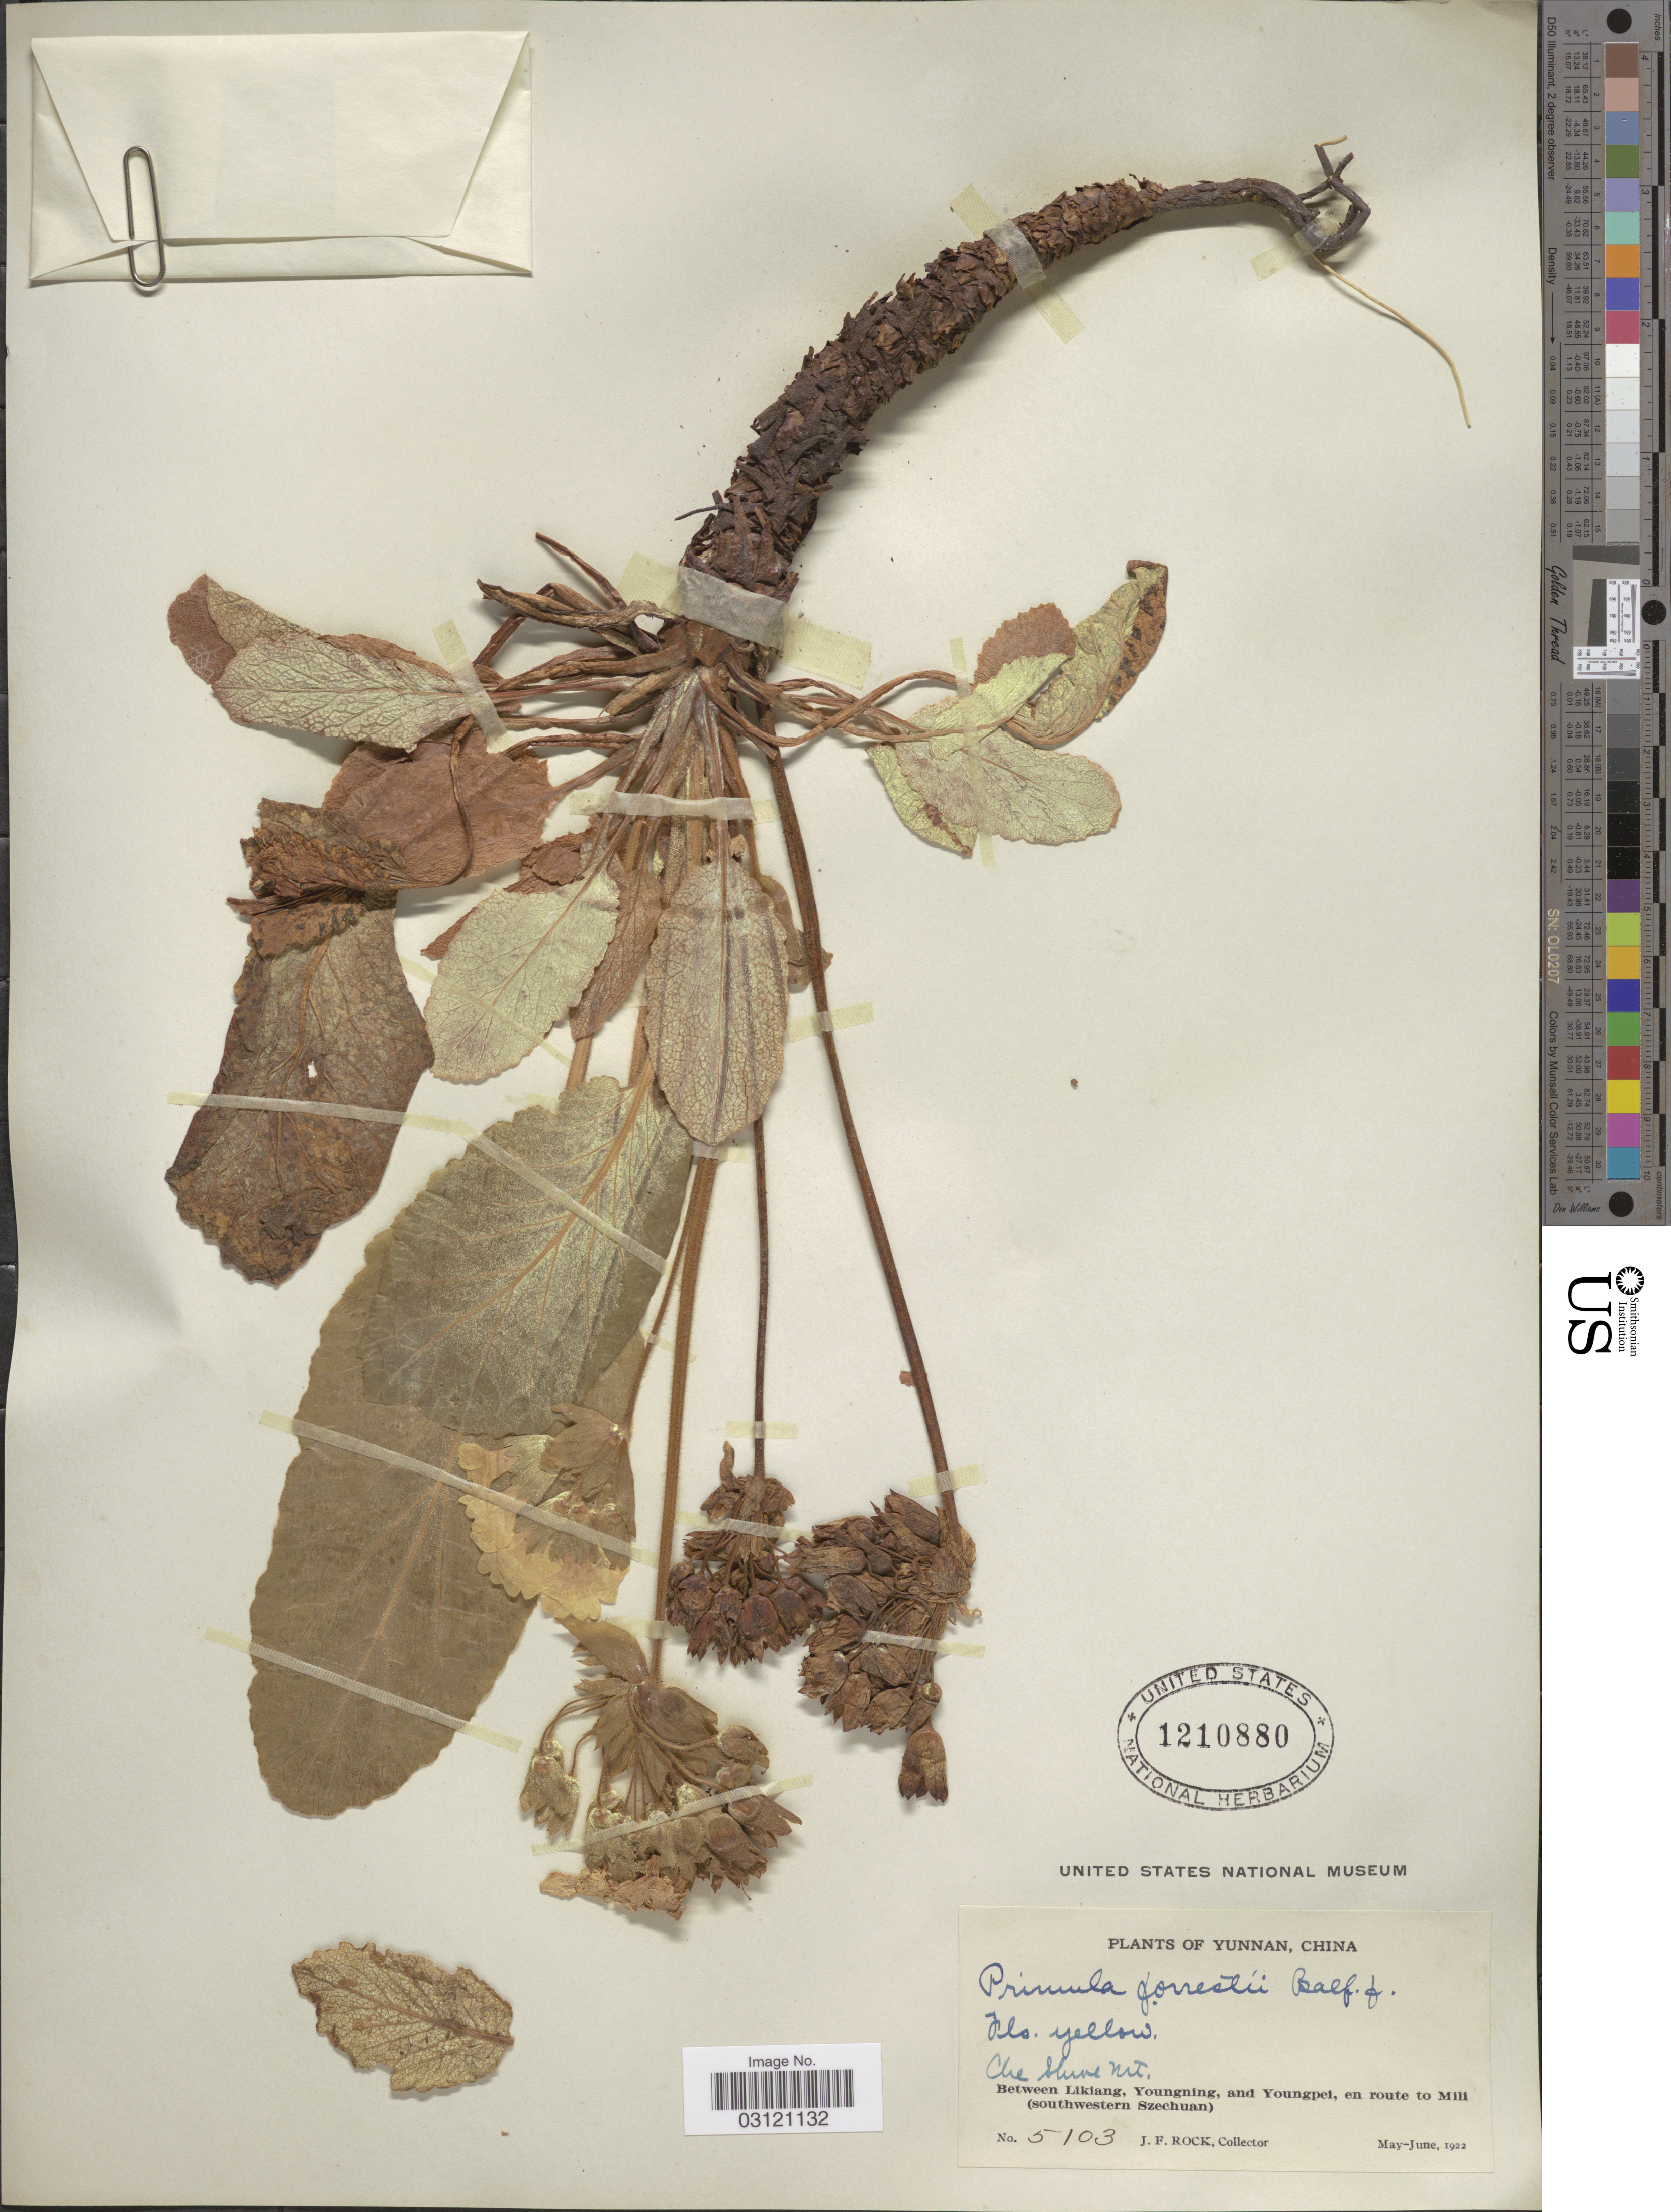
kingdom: Plantae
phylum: Tracheophyta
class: Magnoliopsida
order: Ericales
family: Primulaceae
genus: Primula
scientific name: Primula forrestii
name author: Balf. f. in Forrest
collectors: J. Rock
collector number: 5103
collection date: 1922-05/1922-06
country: China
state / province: Yunnan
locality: Che [illegible text] Mt. between Likiang, Youngning, and Youngpei, en route to Mili (southwestern Szechuan).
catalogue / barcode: US 1210880